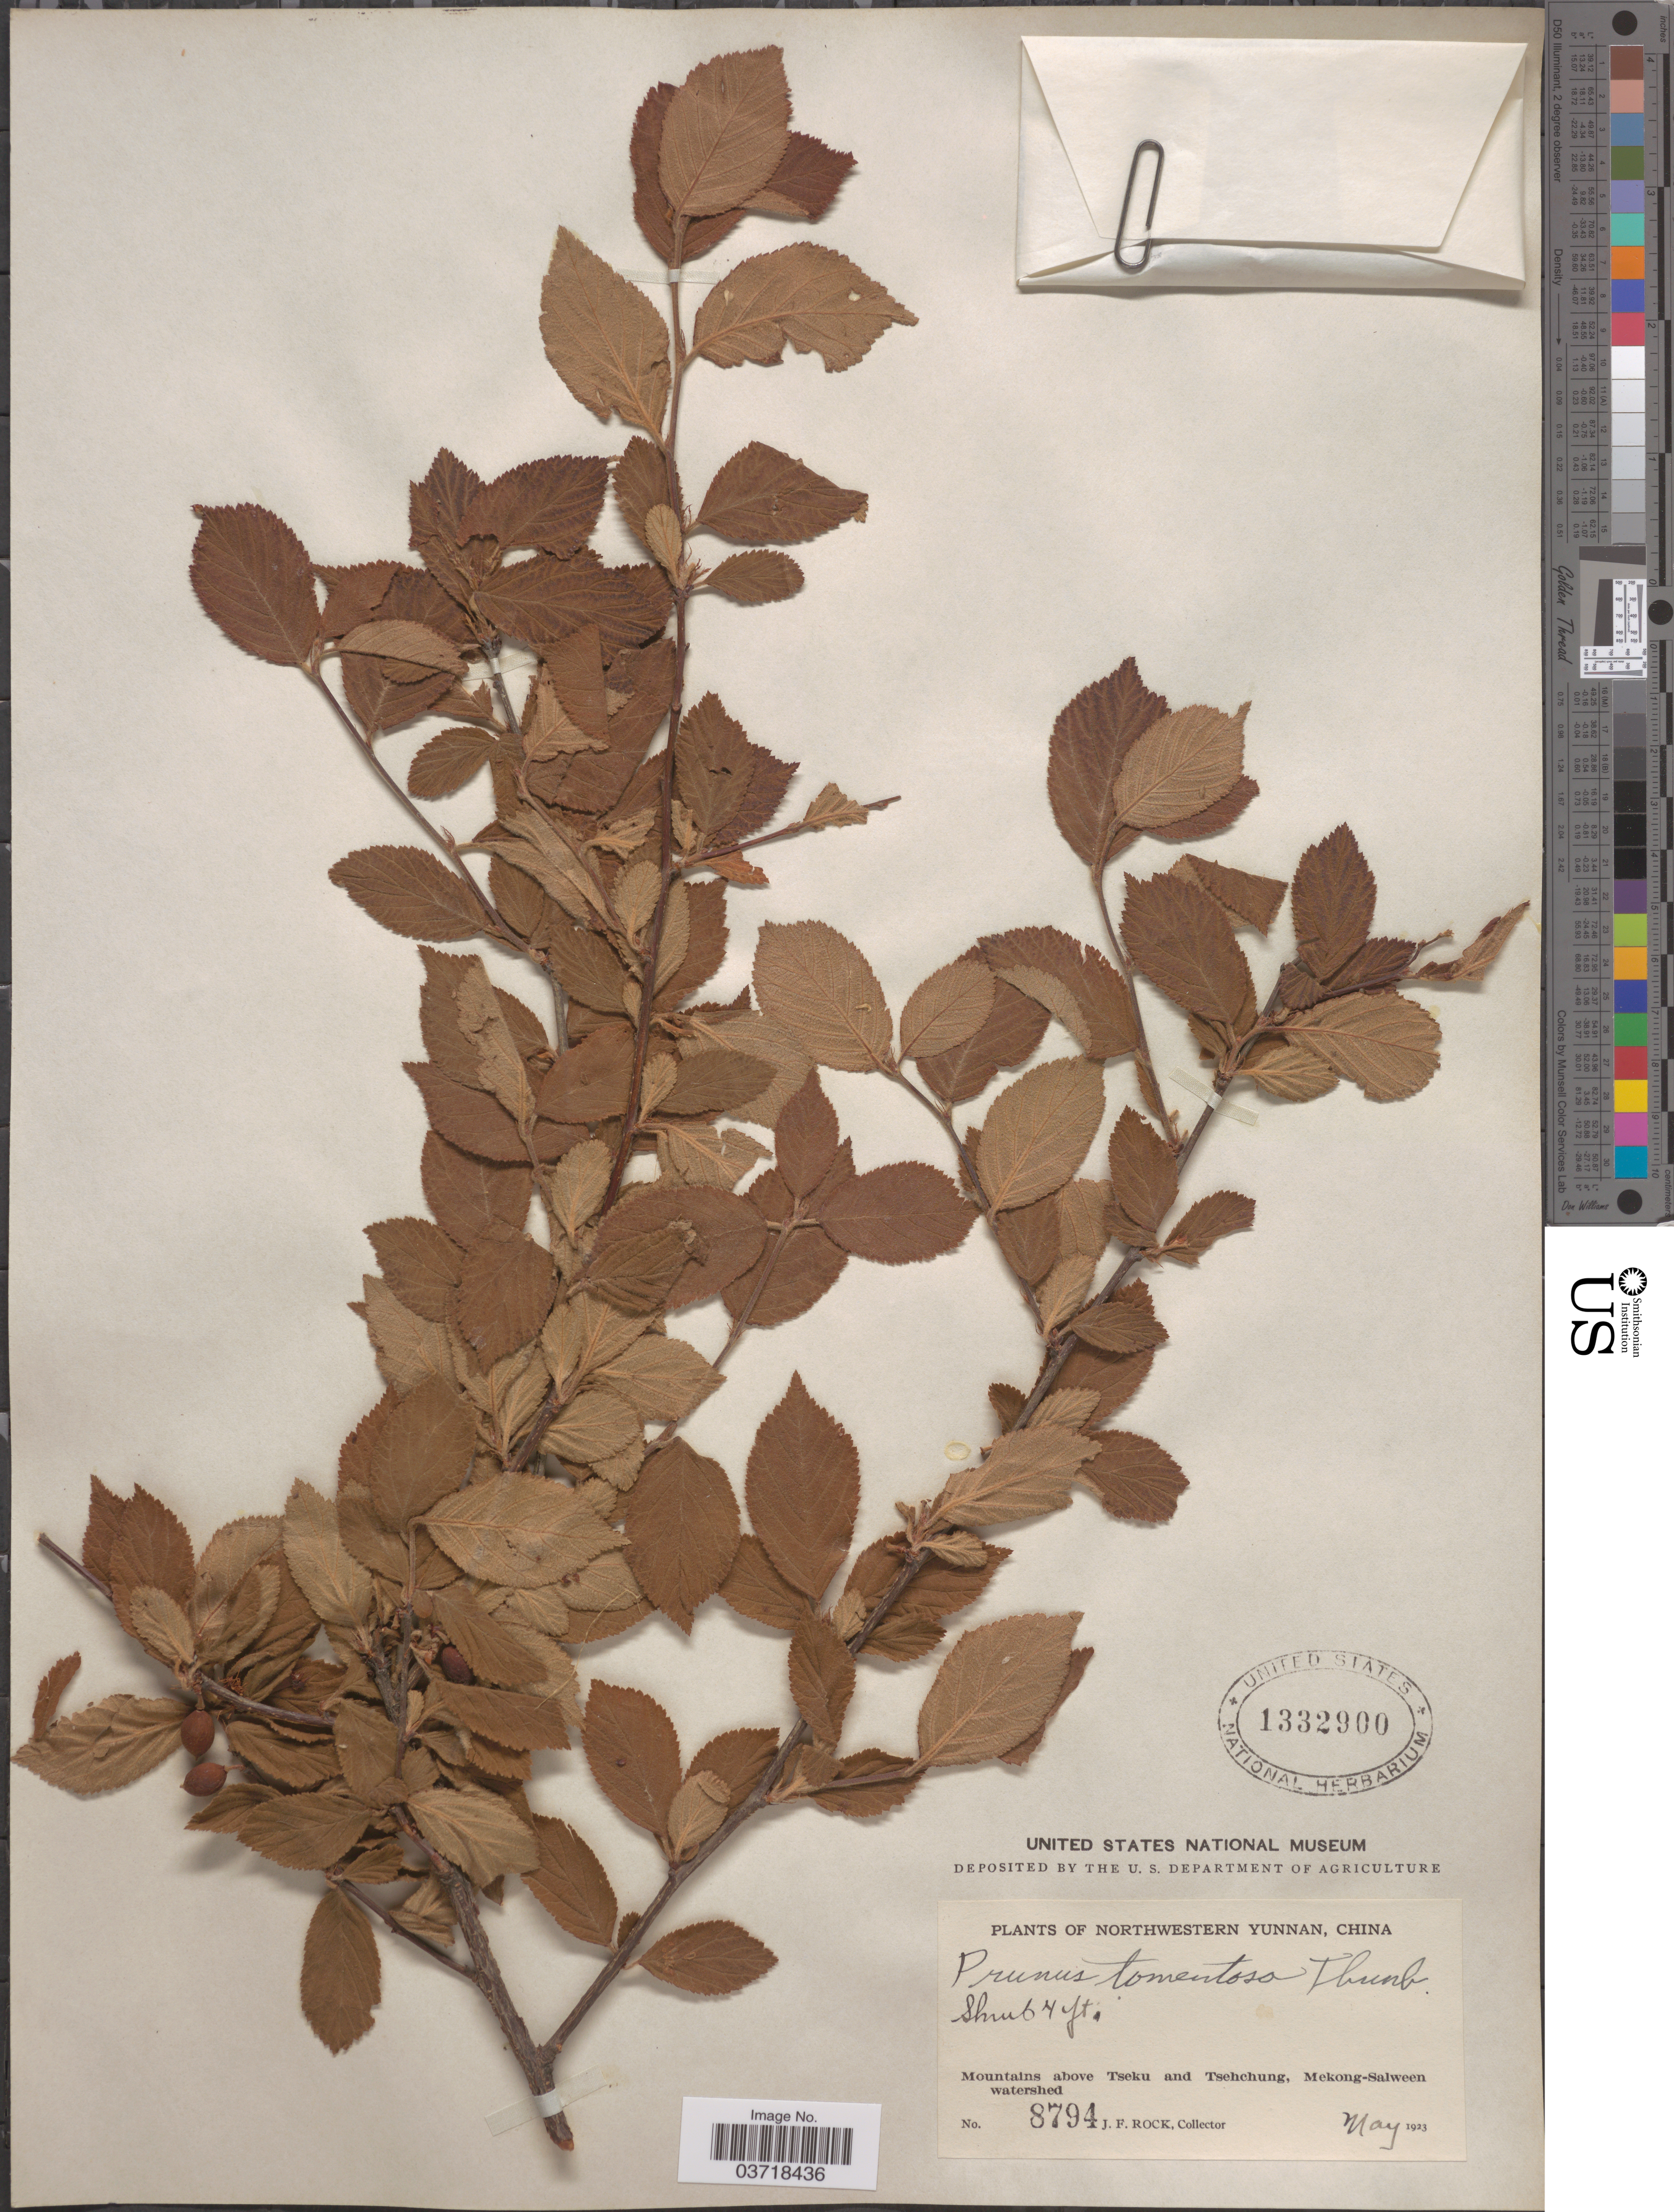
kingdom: Plantae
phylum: Tracheophyta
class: Magnoliopsida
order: Rosales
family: Rosaceae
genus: Prunus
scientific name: Prunus tomentosa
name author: Thunb.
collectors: J. Rock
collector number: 8794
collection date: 1923-05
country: China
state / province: Yunnan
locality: Northwestern Yunnan. Mountains above Tseku and Tsehchung, Mekong-Salween watershed.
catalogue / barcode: US 1332900